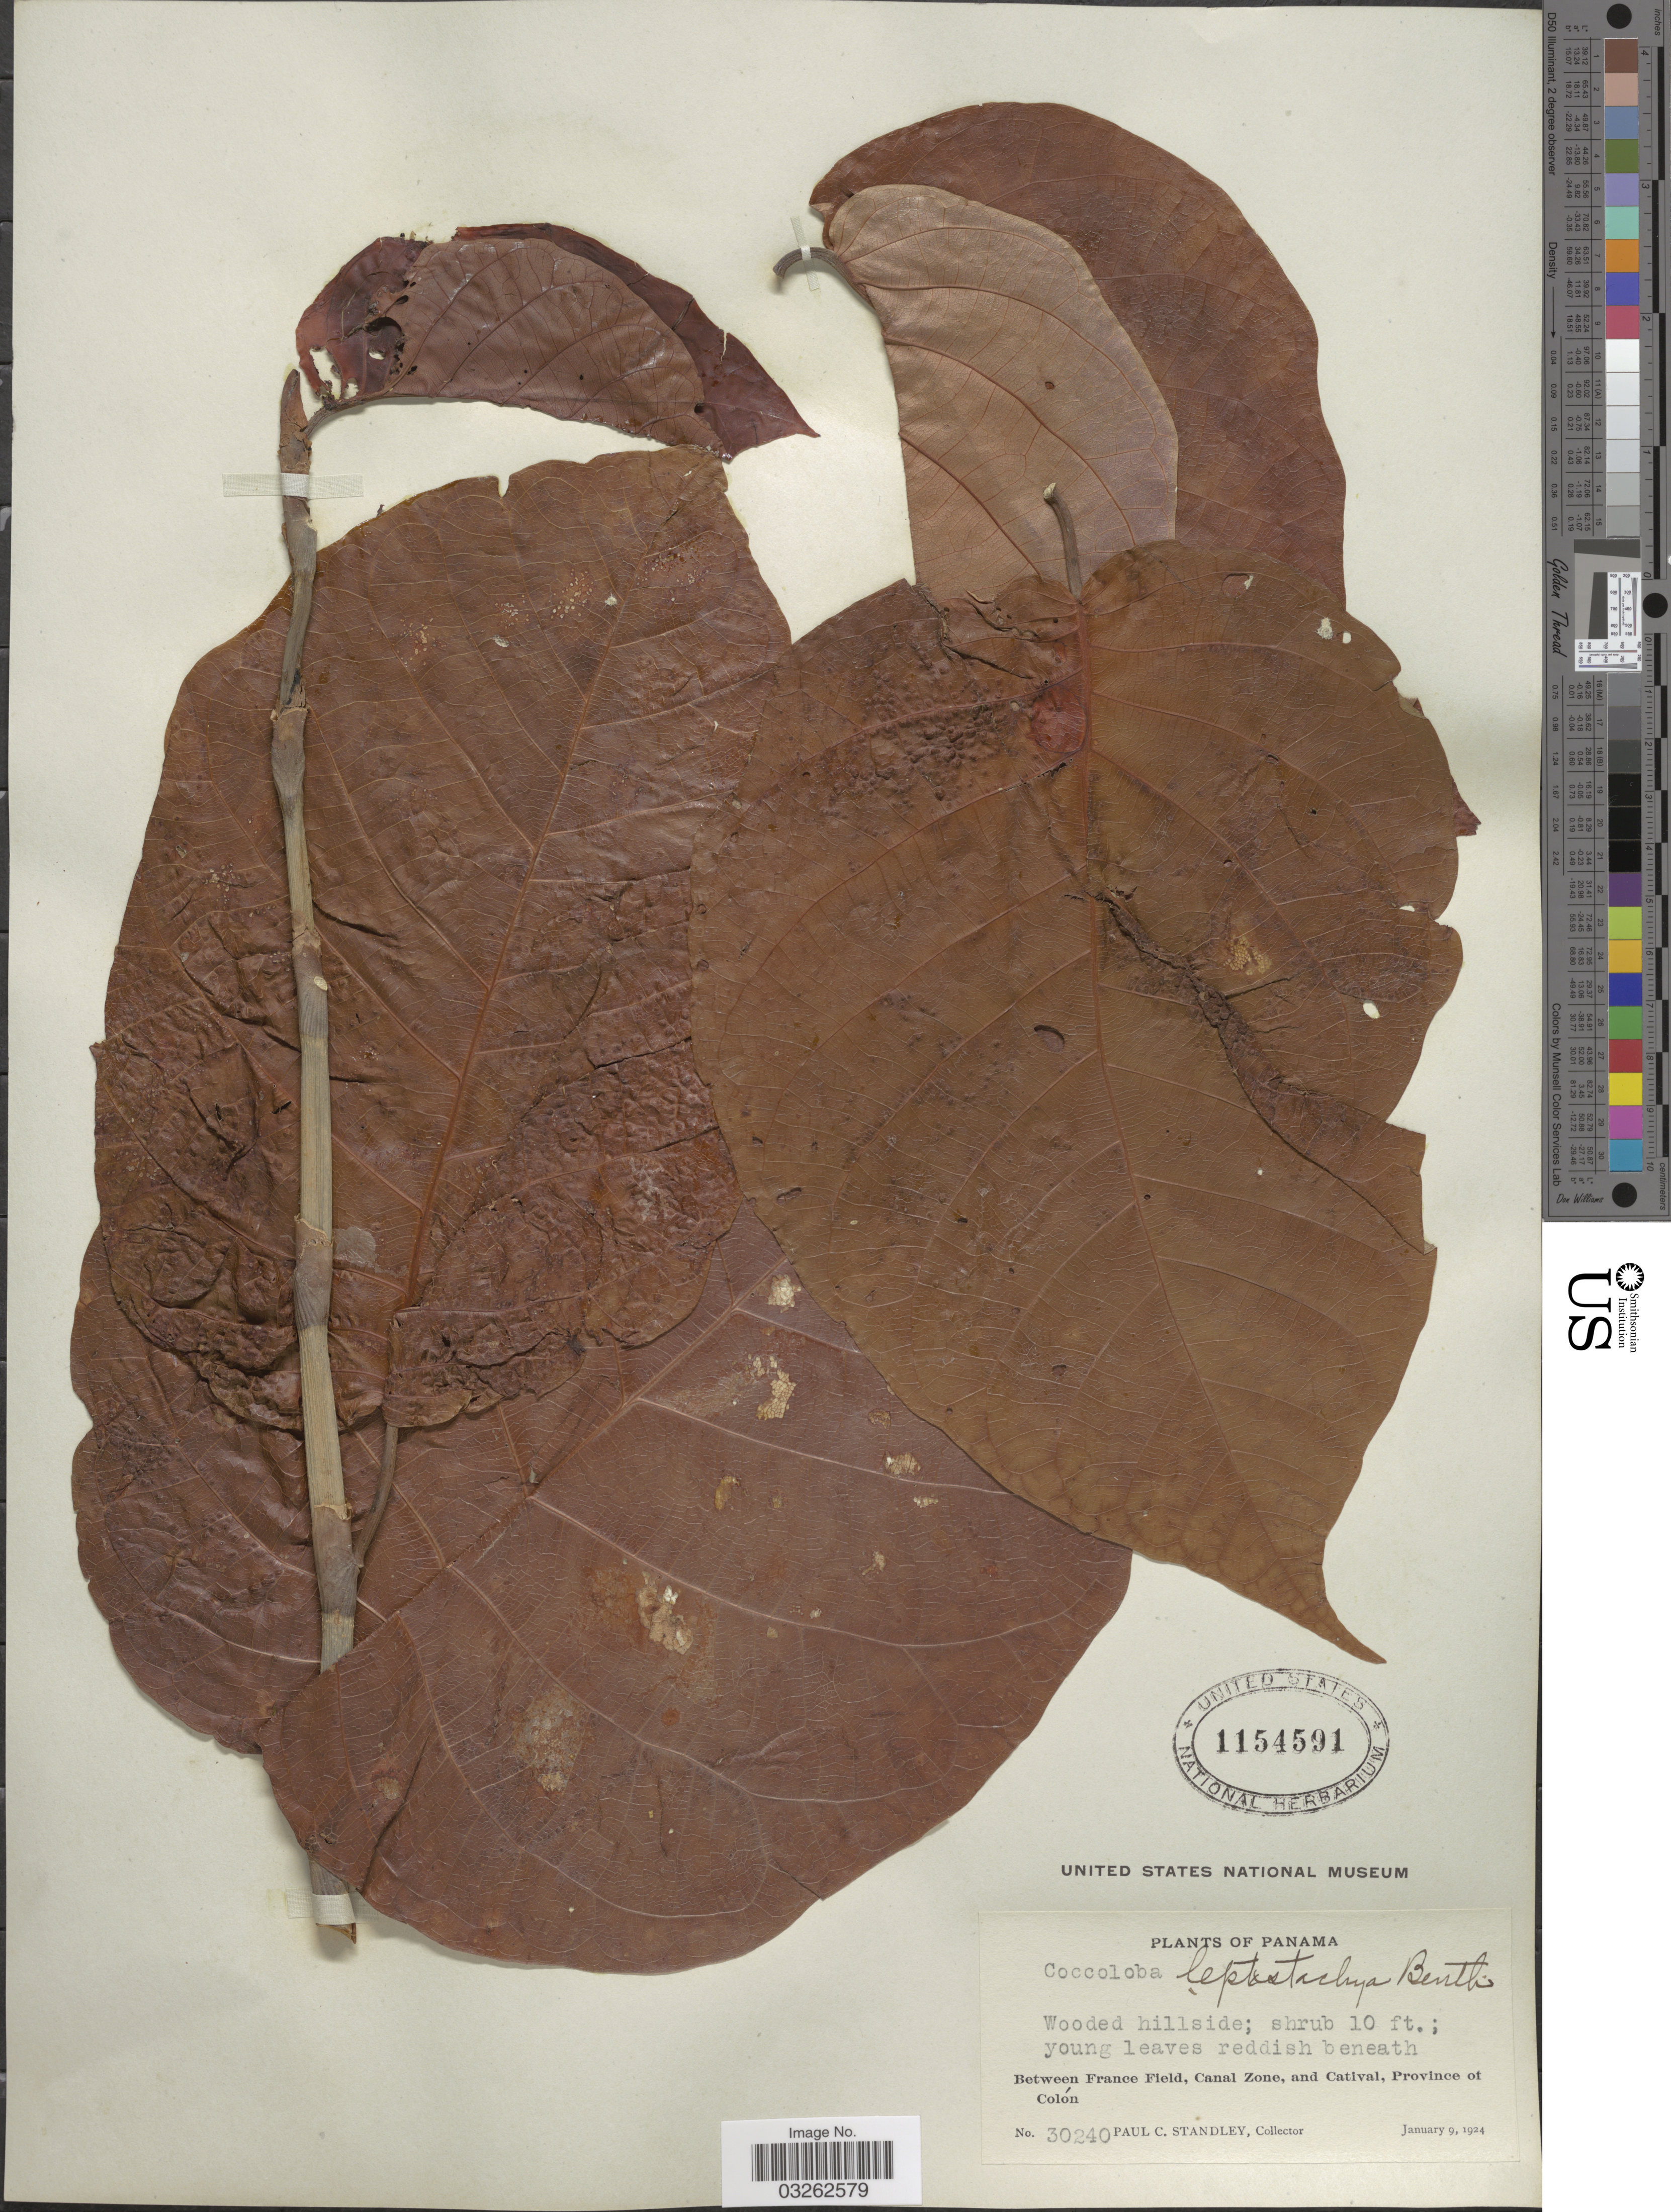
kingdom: Plantae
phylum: Tracheophyta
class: Magnoliopsida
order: Caryophyllales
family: Polygonaceae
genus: Coccoloba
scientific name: Coccoloba barbadensis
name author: Jacq.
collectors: P. C. Standley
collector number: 30240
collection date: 1924-01-09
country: Panama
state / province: Colón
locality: Between France Field, Canal Zone, and Catival, Province of Colón.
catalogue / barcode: US 1154591